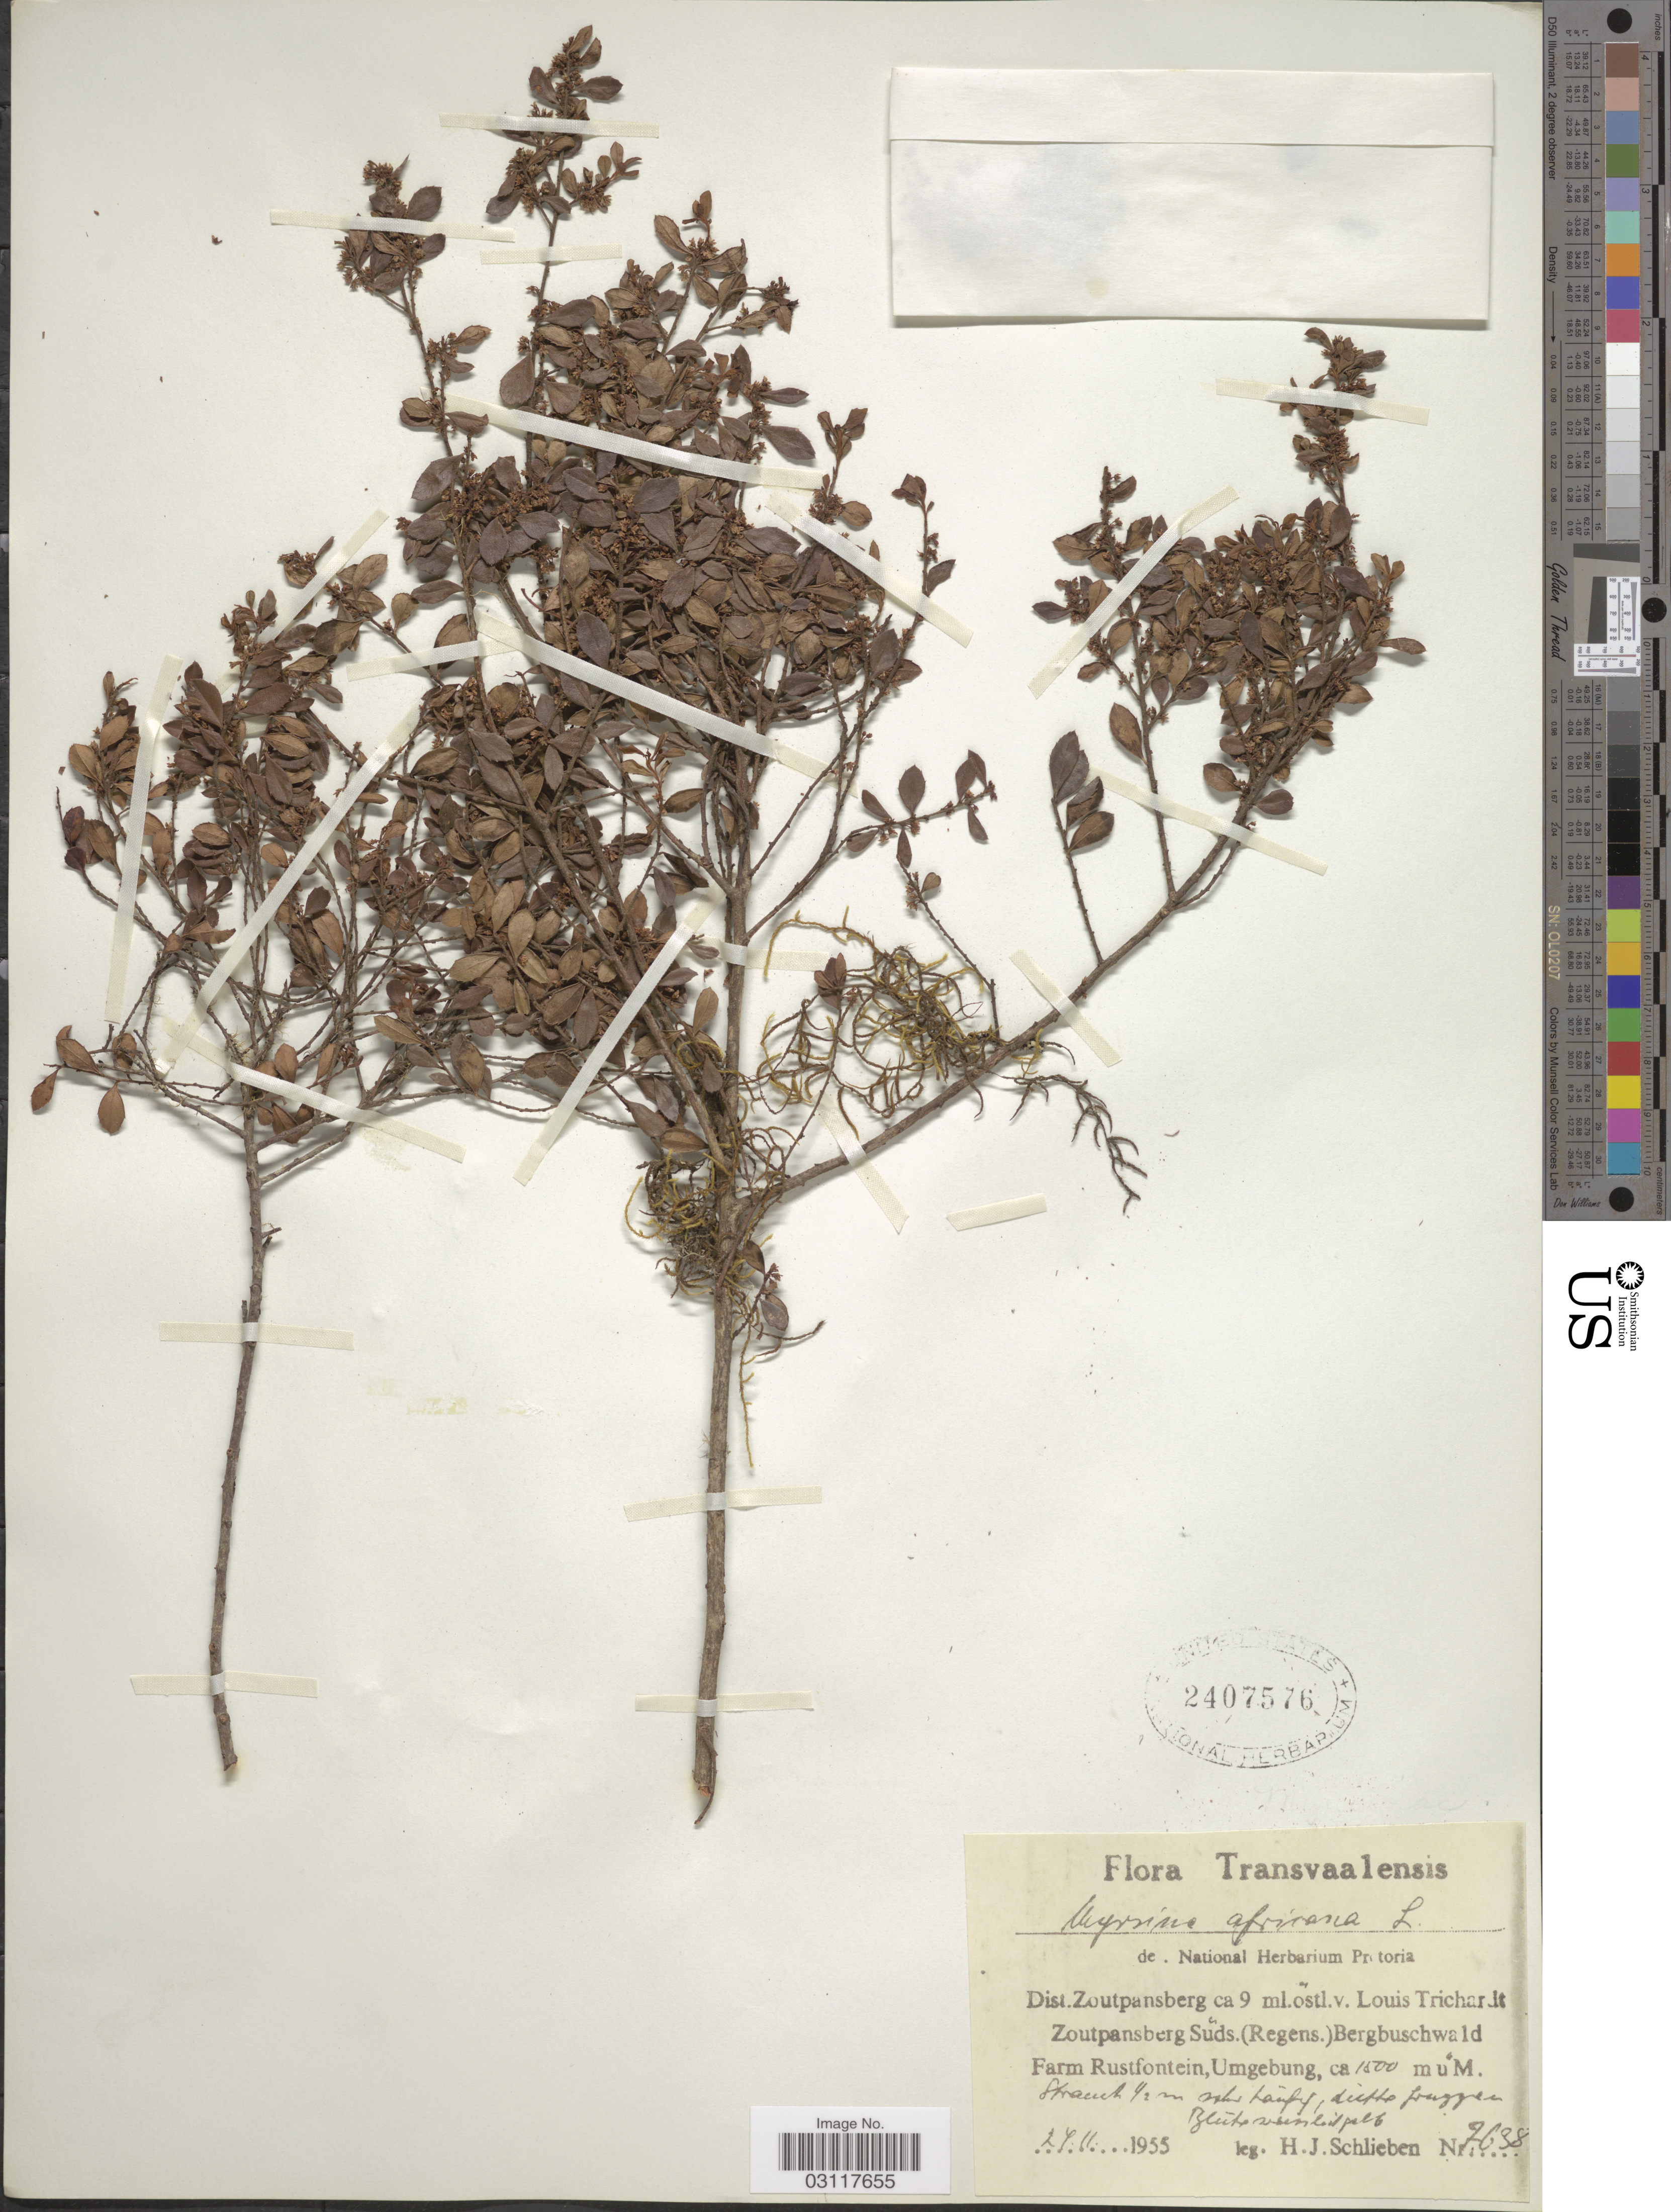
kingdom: Plantae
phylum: Tracheophyta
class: Magnoliopsida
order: Ericales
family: Primulaceae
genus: Myrsine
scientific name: Myrsine africana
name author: L.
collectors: H. J. Schlieben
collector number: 7638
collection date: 1955-11-27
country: South Africa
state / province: Limpopo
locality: Transvaalensis, Dist. Zoutpansberg ca 9 ml. ostl. v. Louis Trichardt, Zoutpansberg Suds. (Regens) Bergbuschwald Farm Rustfontein.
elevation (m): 1500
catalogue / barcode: US 2407576